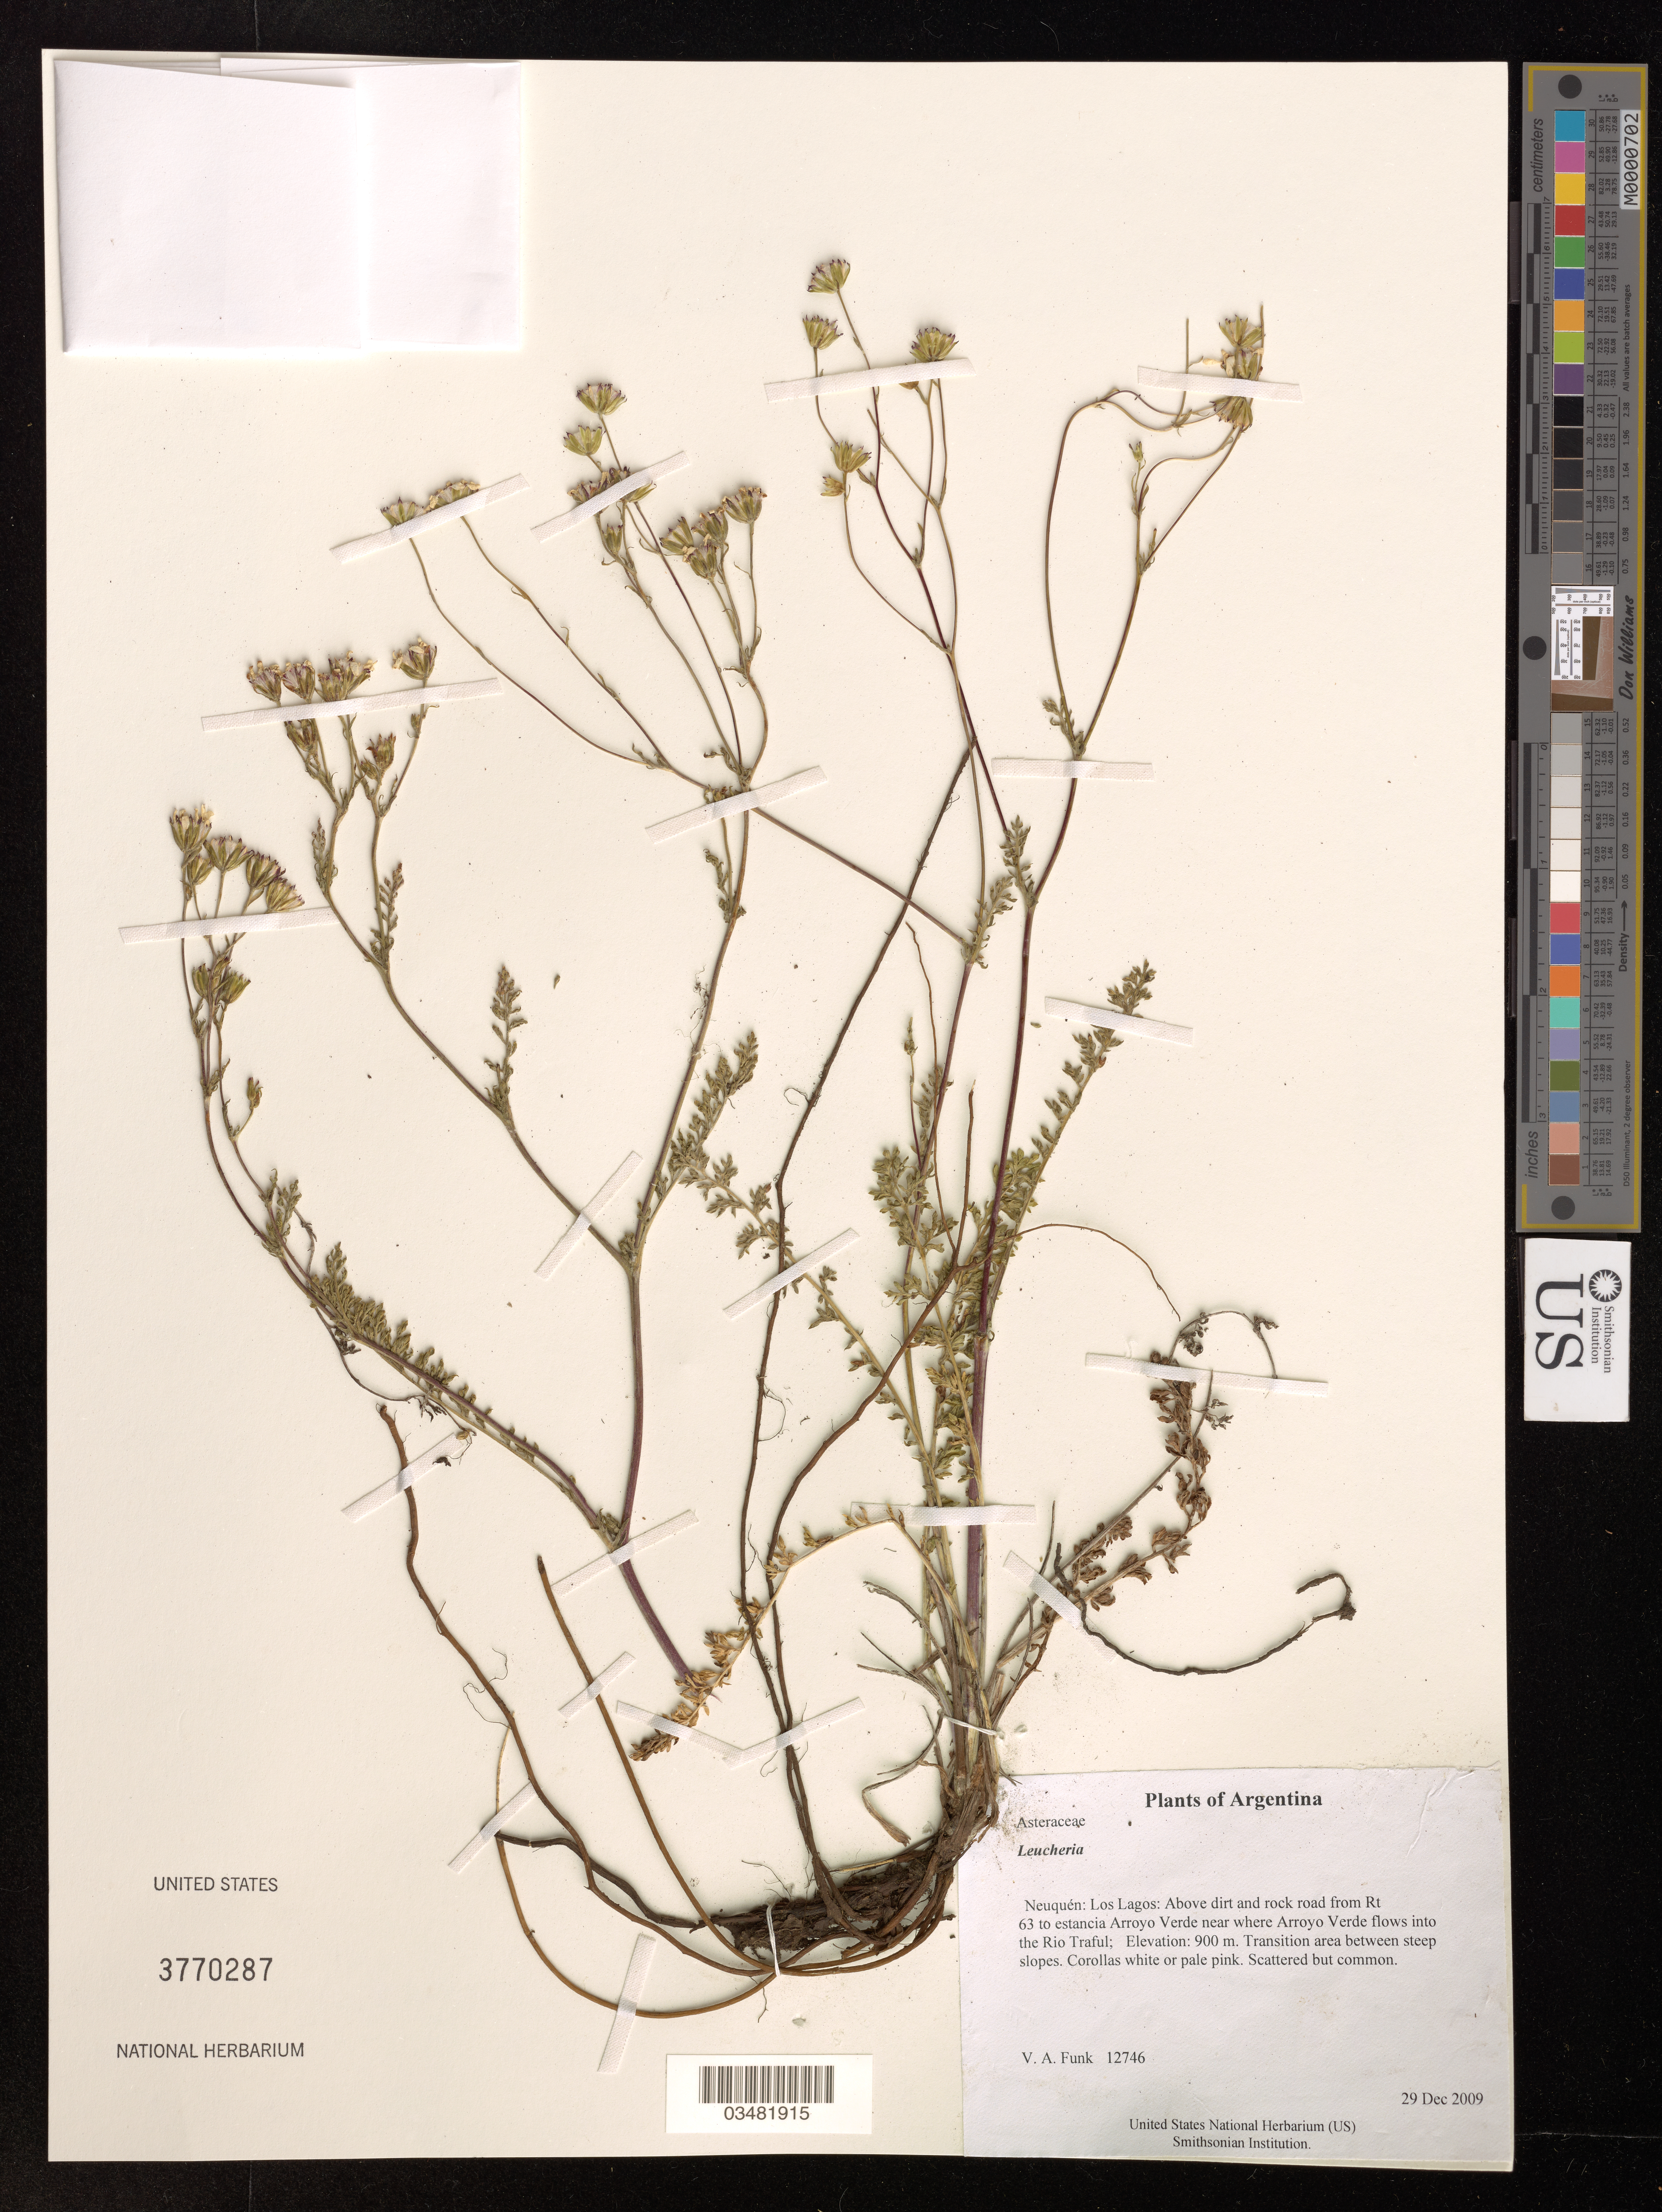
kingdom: Plantae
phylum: Tracheophyta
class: Magnoliopsida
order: Asterales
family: Asteraceae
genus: Leucheria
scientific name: Leucheria sp.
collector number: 12746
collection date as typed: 29 Dec 2009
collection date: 2009-12-29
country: Argentina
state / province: Neuquén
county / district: Los Lagos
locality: Above dirt and rock road from Rt 63 to estancia Arroyo Verde near where Arroyo Verde flows into the Rio Traful.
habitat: Transition area between stepp and ???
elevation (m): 900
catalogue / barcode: US 3770287